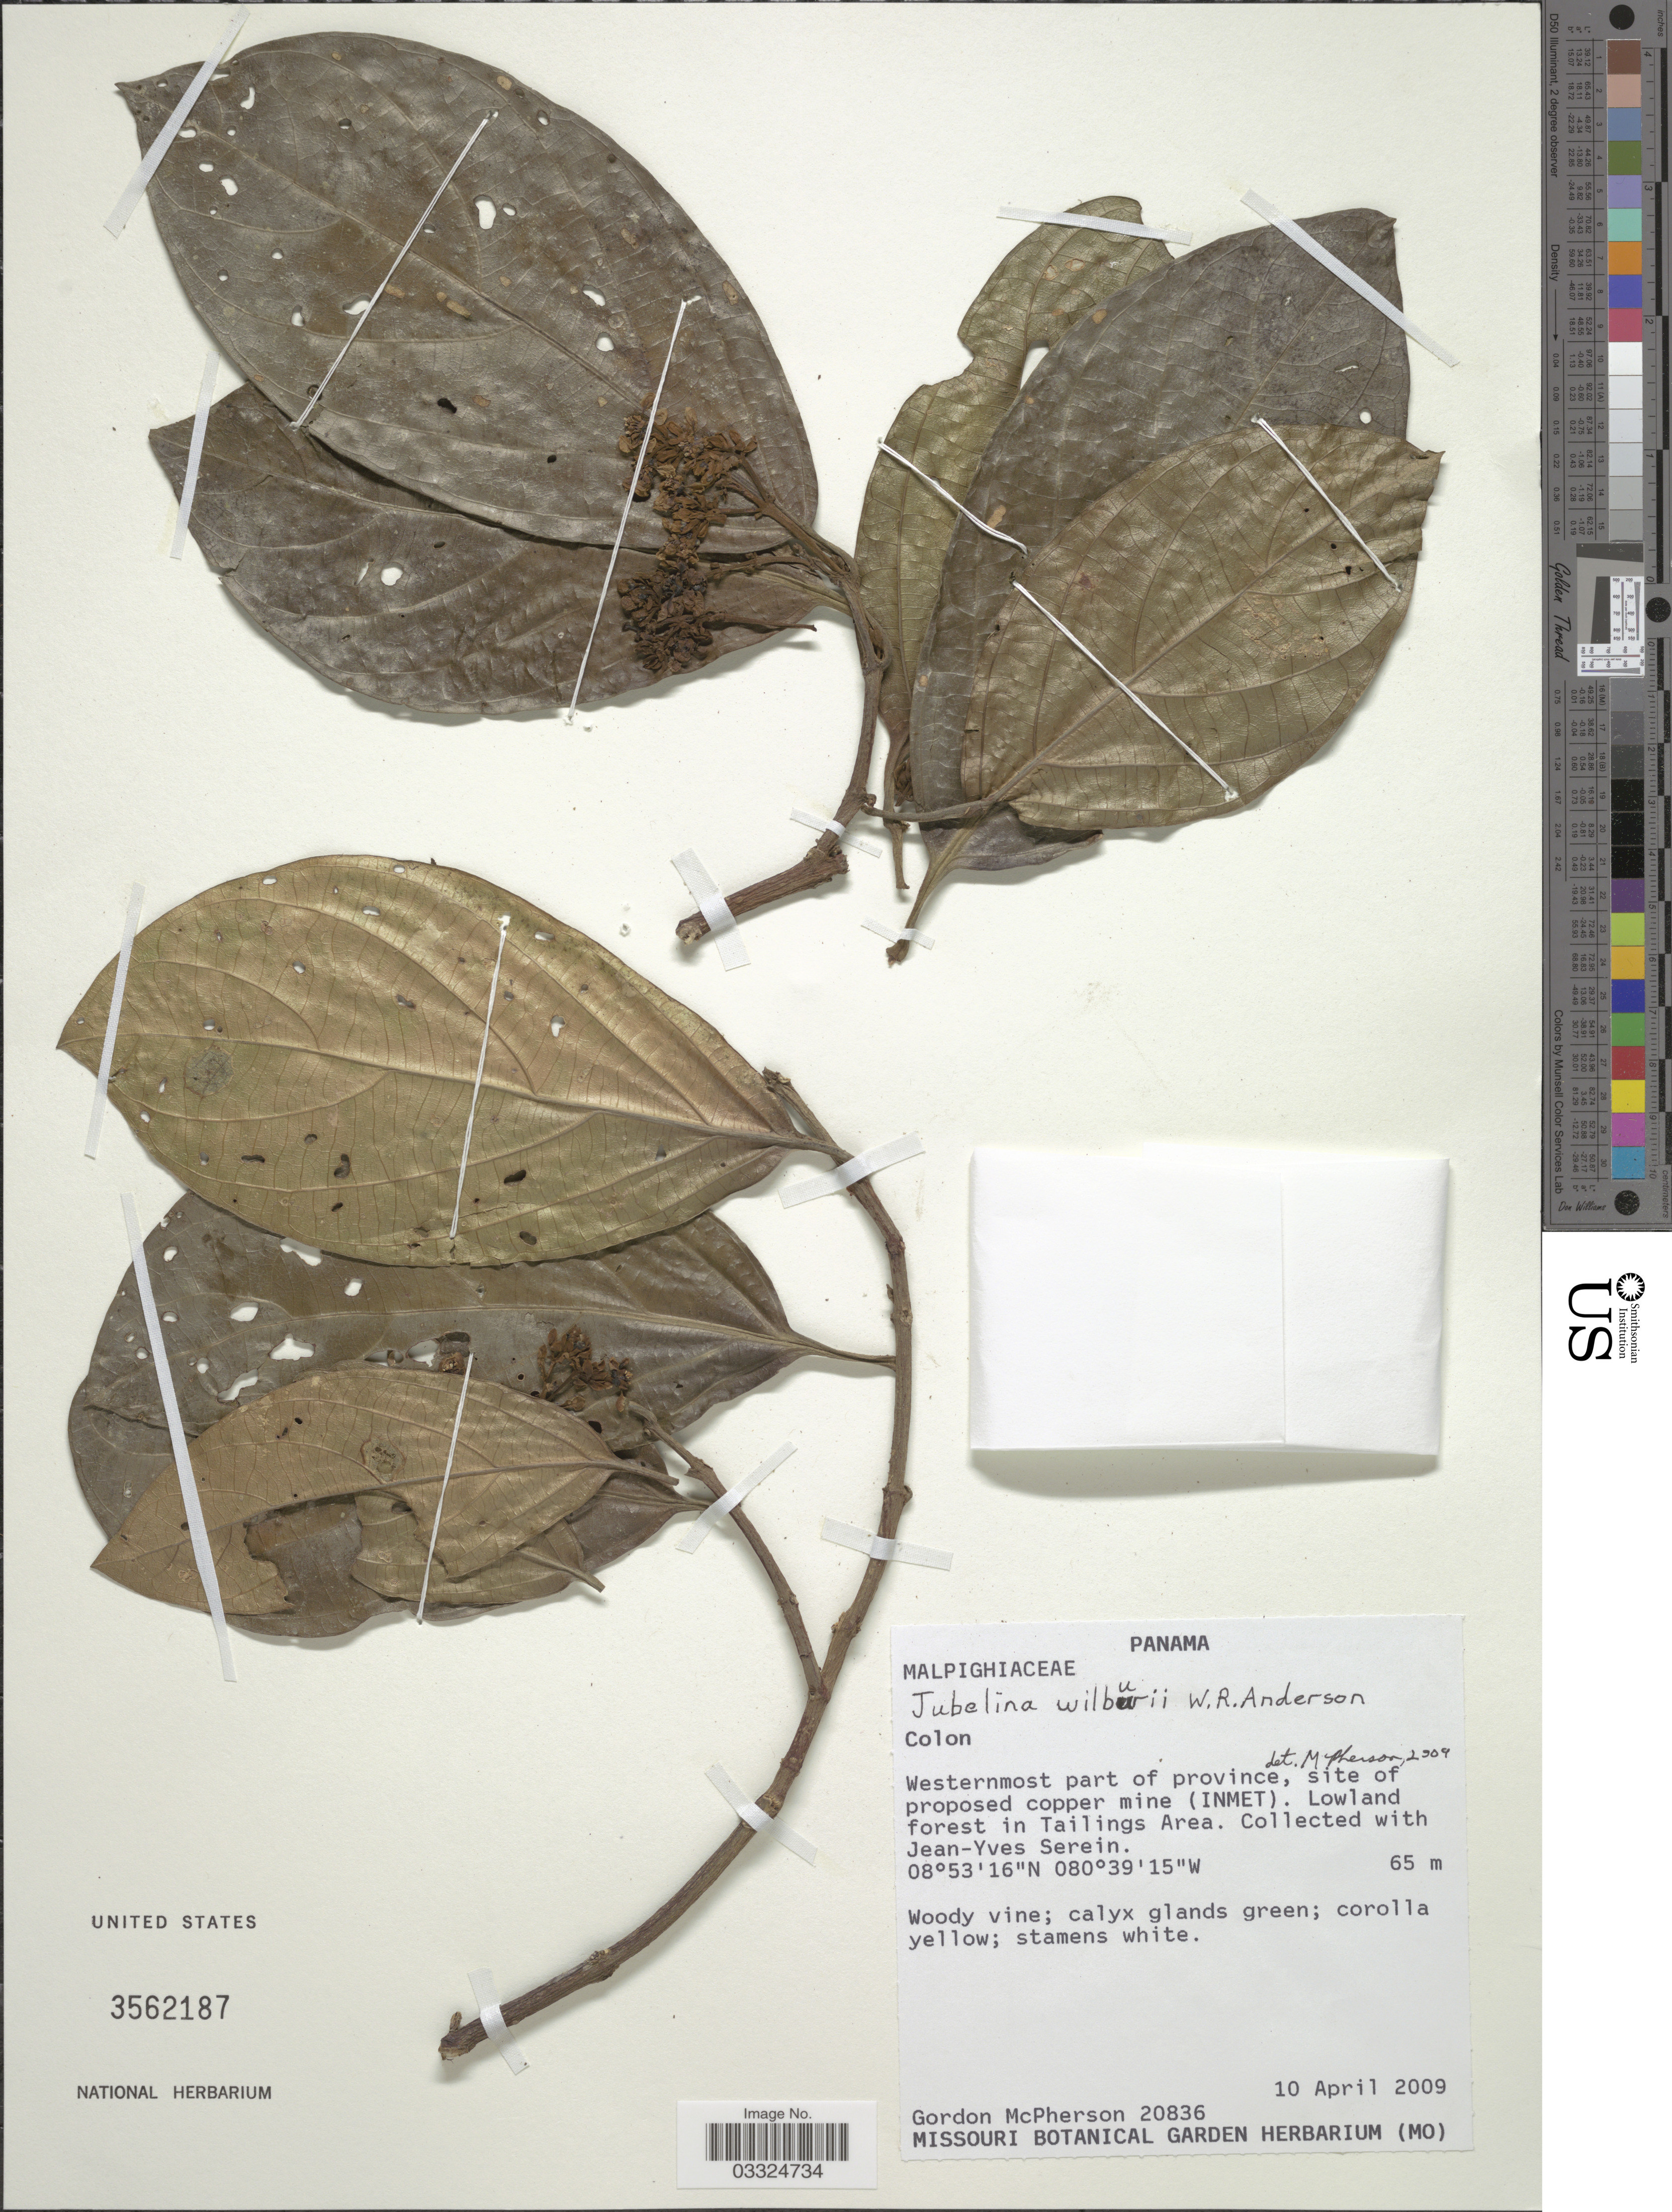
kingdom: Plantae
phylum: Tracheophyta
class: Magnoliopsida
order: Malpighiales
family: Malpighiaceae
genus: Jubelina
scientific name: Jubelina wilburii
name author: W.R. Anderson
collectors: G. D. McPherson & J. Serein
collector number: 20836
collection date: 2009-04-10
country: Panama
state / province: Colón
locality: Westernmost part of province, site of proposed copper mine (INMET). Lowland forest in Tailings Area.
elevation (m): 65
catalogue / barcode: US 3562187